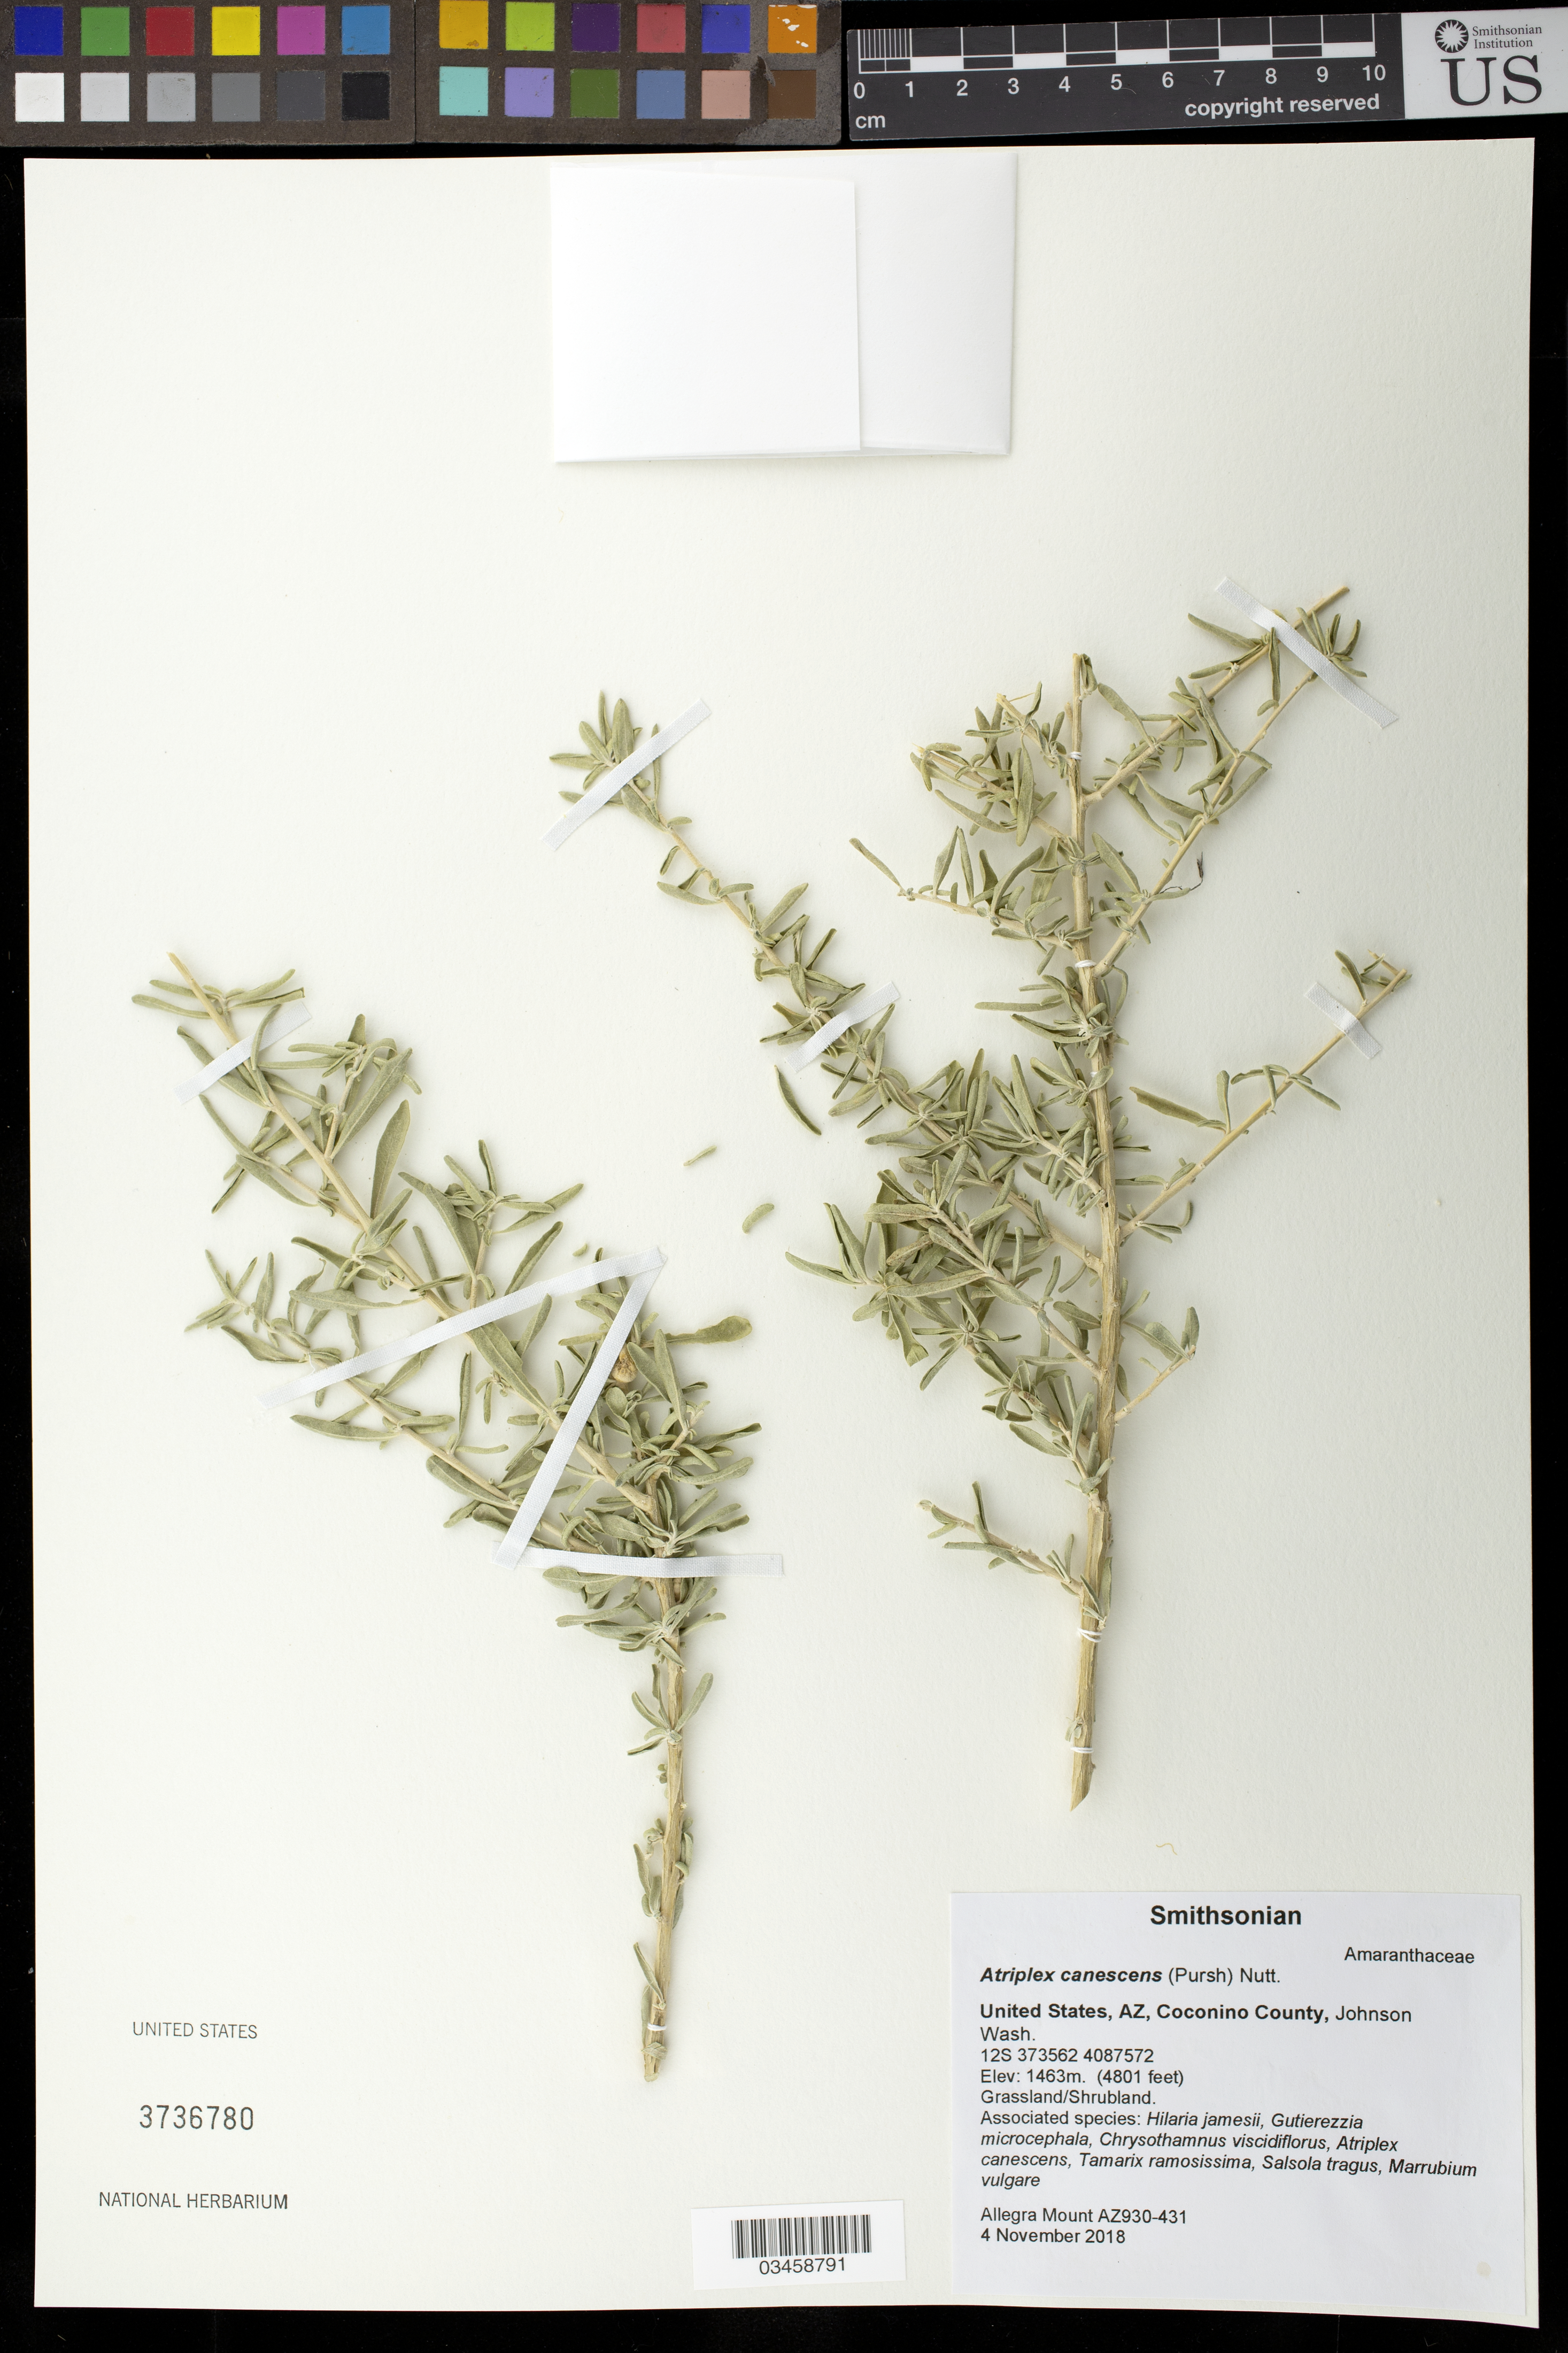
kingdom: Plantae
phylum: Tracheophyta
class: Magnoliopsida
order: Caryophyllales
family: Amaranthaceae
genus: Atriplex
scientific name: Atriplex canescens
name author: (Pursh) Nutt.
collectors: A. Mount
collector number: AZ930-431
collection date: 2018-11-04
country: United States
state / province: Arizona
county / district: Cococino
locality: Johnson Wash.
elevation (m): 1463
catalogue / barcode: US 3736780